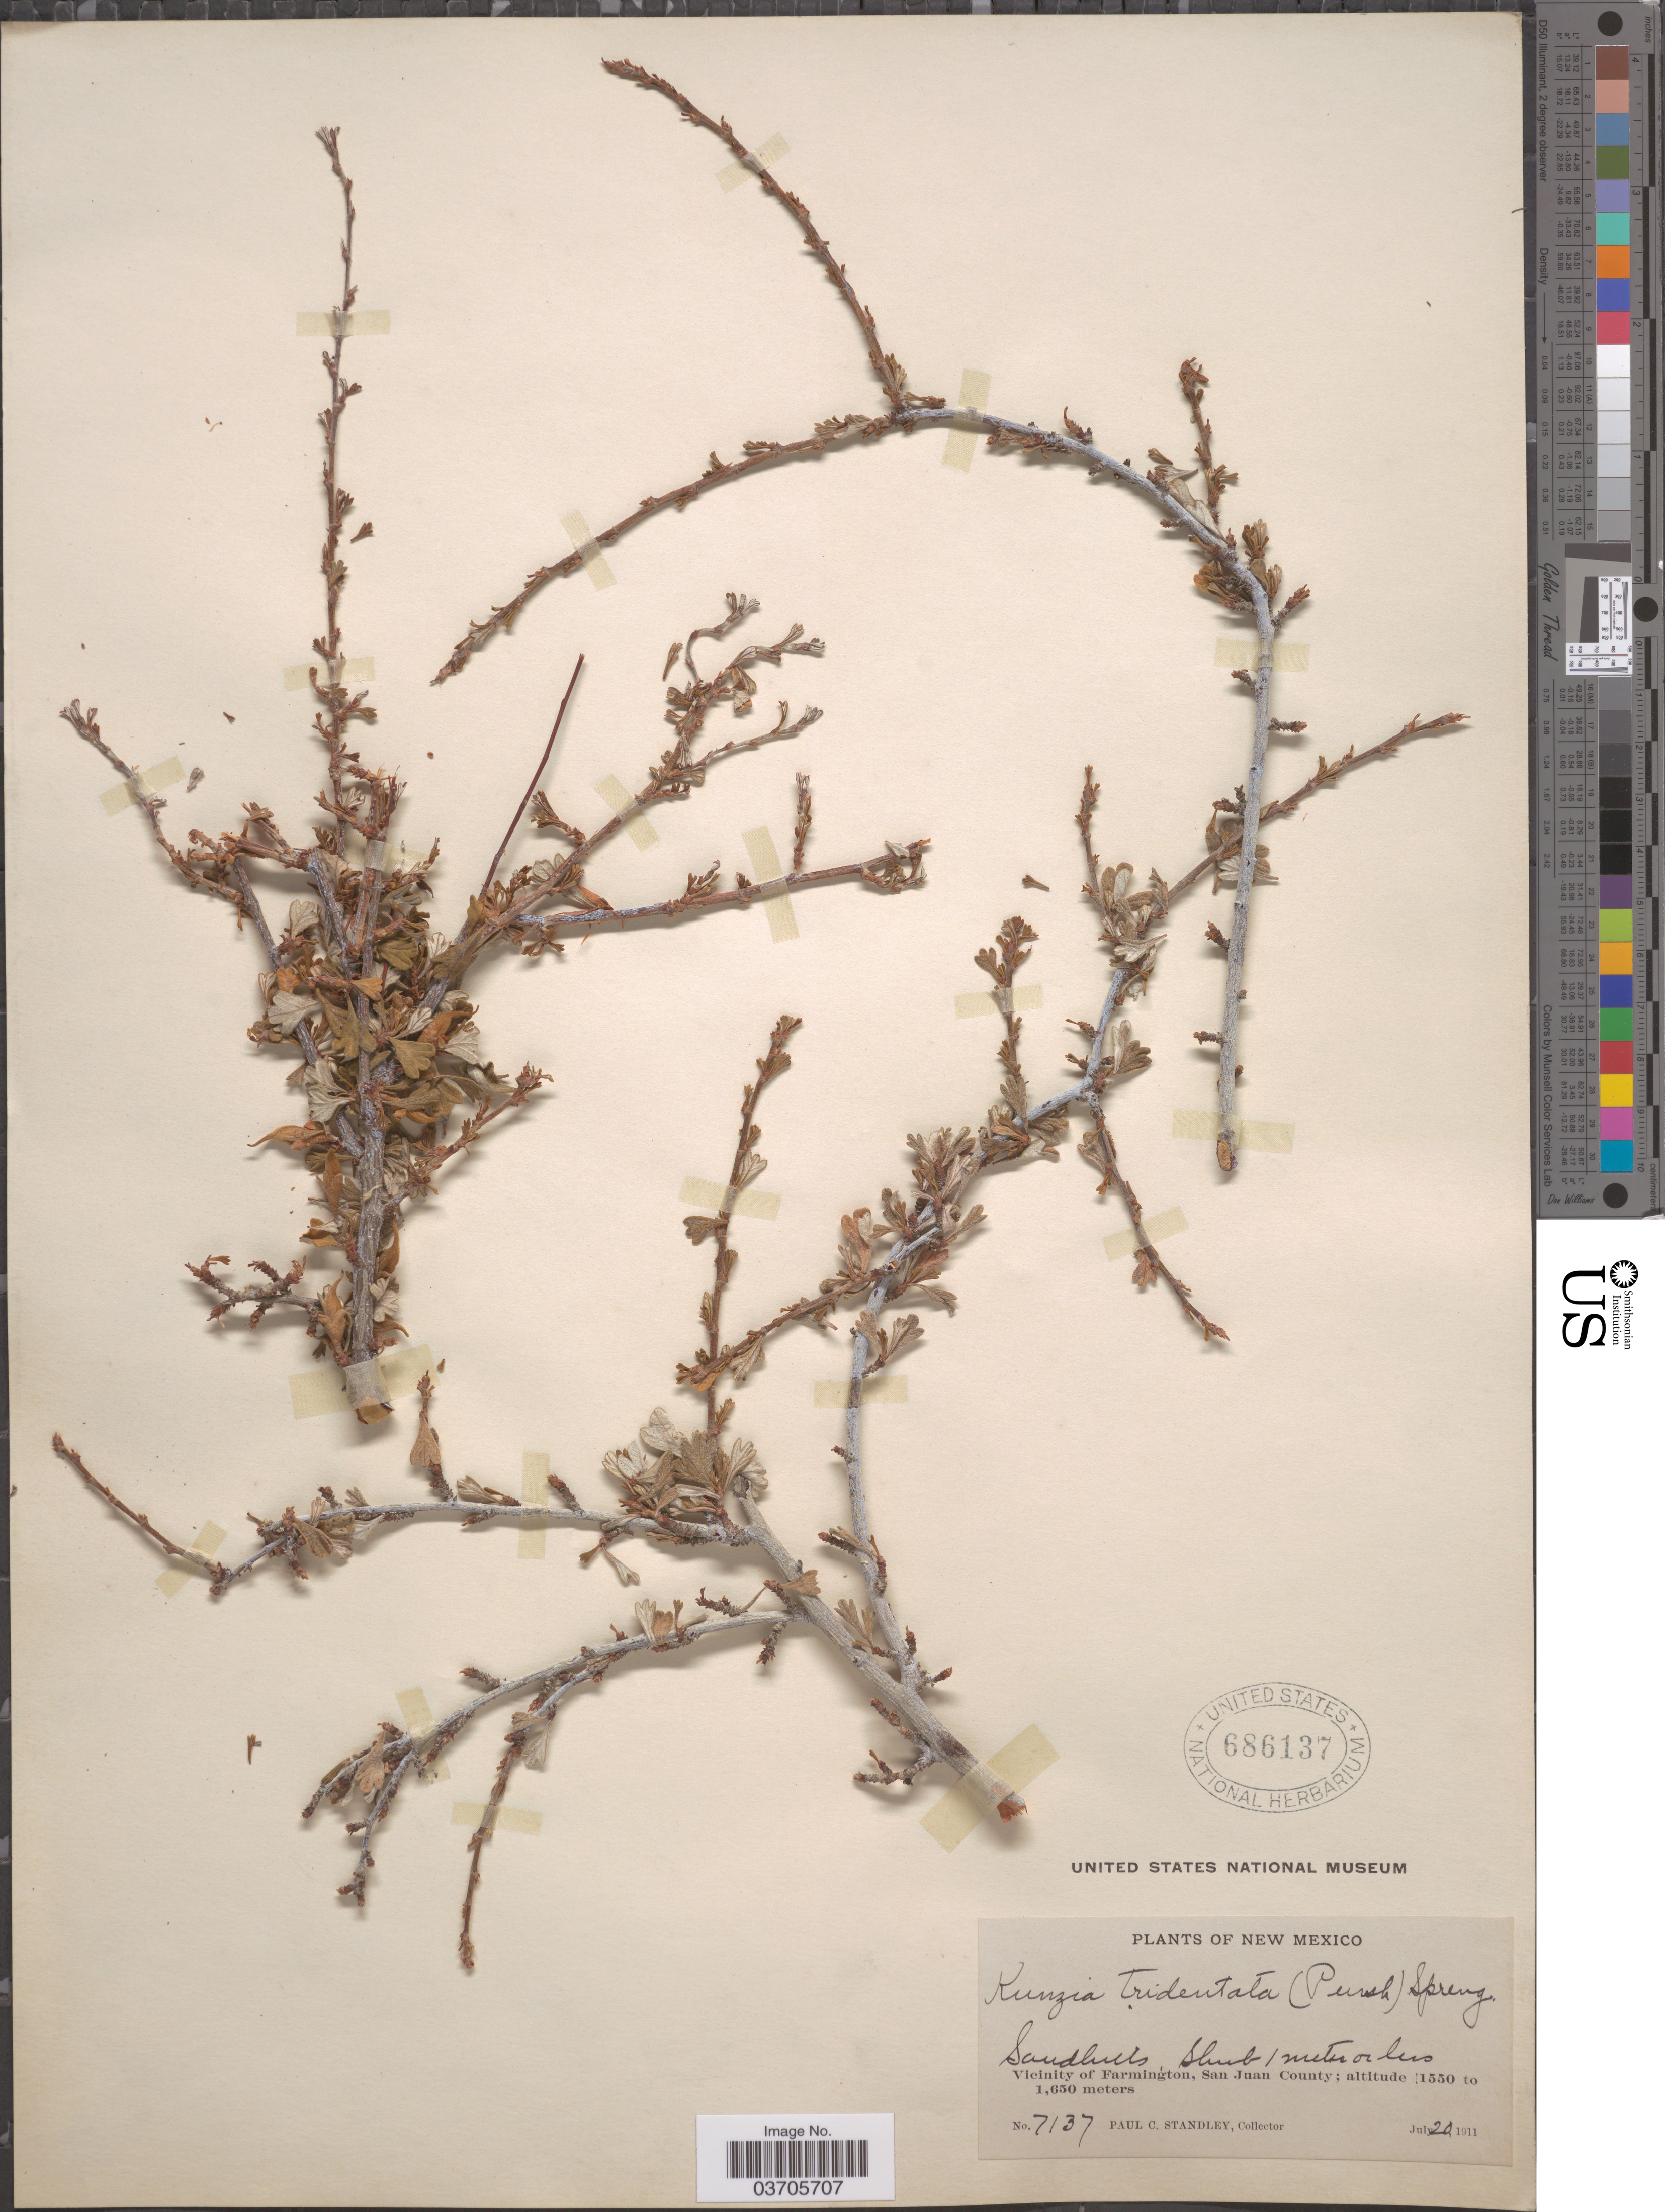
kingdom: Plantae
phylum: Tracheophyta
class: Magnoliopsida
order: Rosales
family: Rosaceae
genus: Purshia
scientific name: Purshia tridentata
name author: (Pursh) DC.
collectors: P. C. Standley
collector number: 7137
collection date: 1911-07-20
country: United States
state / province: New Mexico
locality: Vicinity of Farmington, San Juan County.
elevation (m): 1550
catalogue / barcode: US 686137